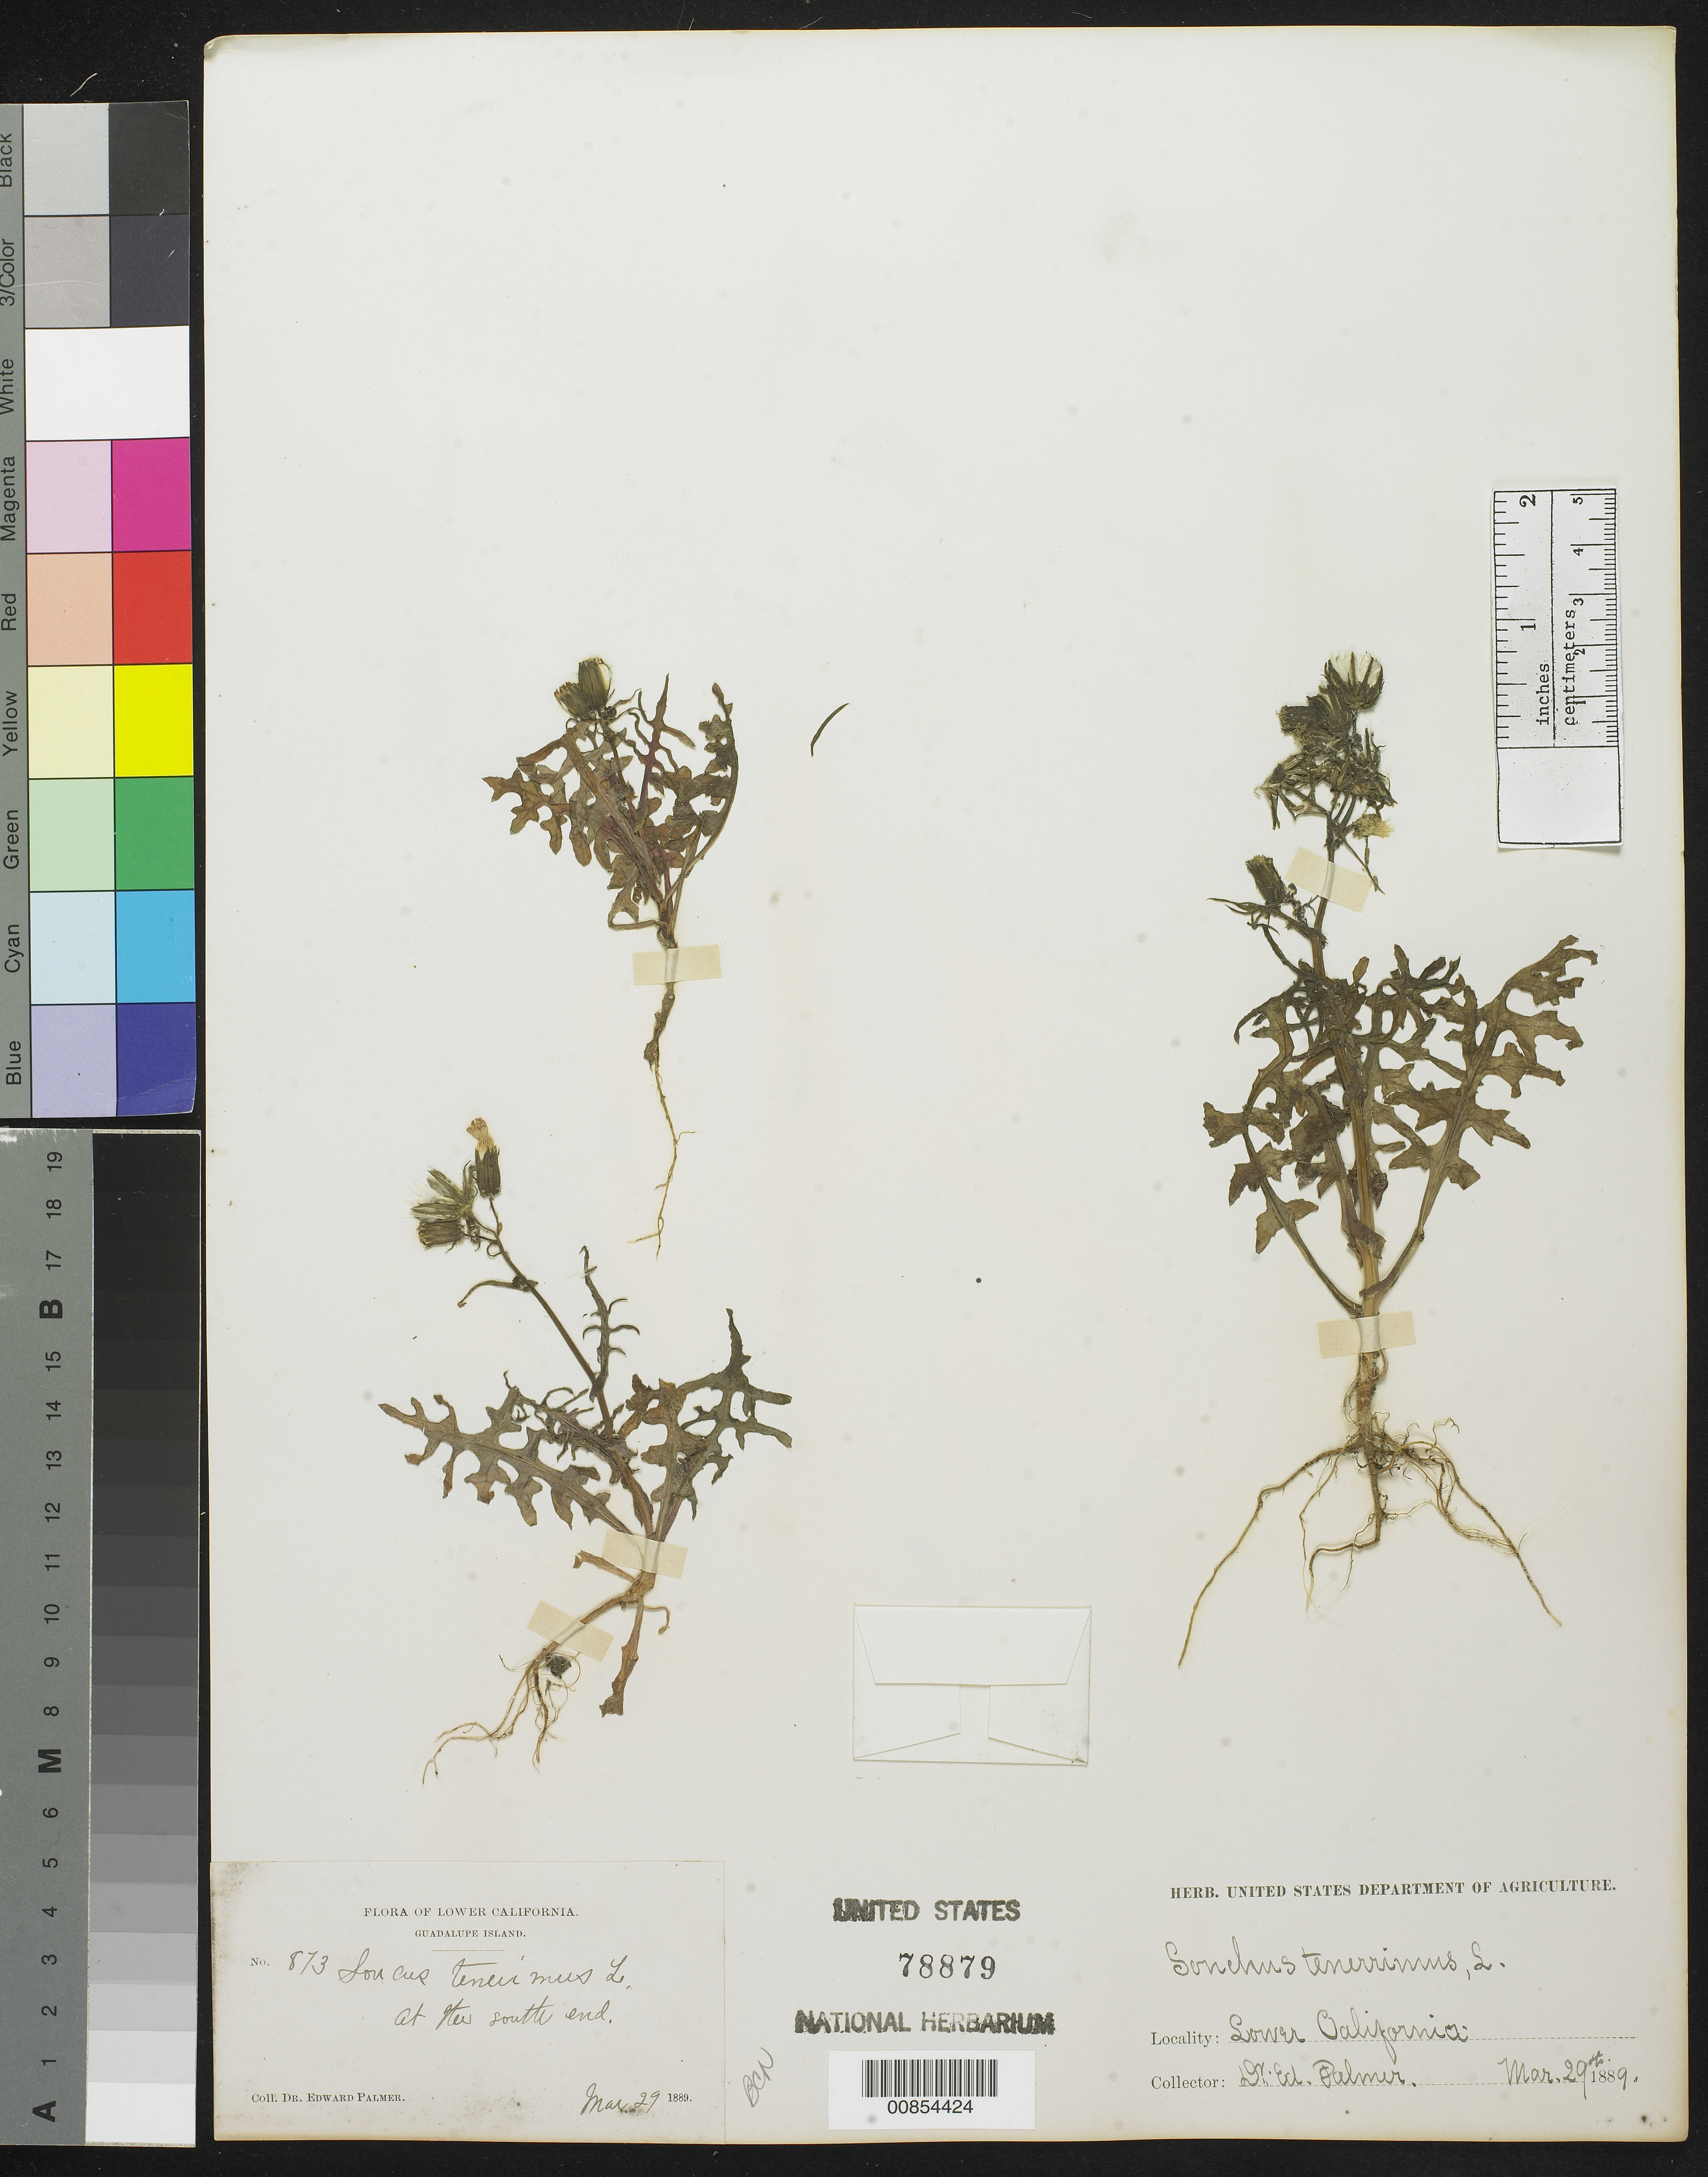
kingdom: Plantae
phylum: Tracheophyta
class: Magnoliopsida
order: Asterales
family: Asteraceae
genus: Sonchus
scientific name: Sonchus tenerrimus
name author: L.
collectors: E. Palmer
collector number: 873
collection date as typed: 29 Mar 1889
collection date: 1889-03-29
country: Mexico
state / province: Baja California Norte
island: Guadalupe I.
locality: At the south end of Guadalupe Island, Baja California.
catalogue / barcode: US 78879